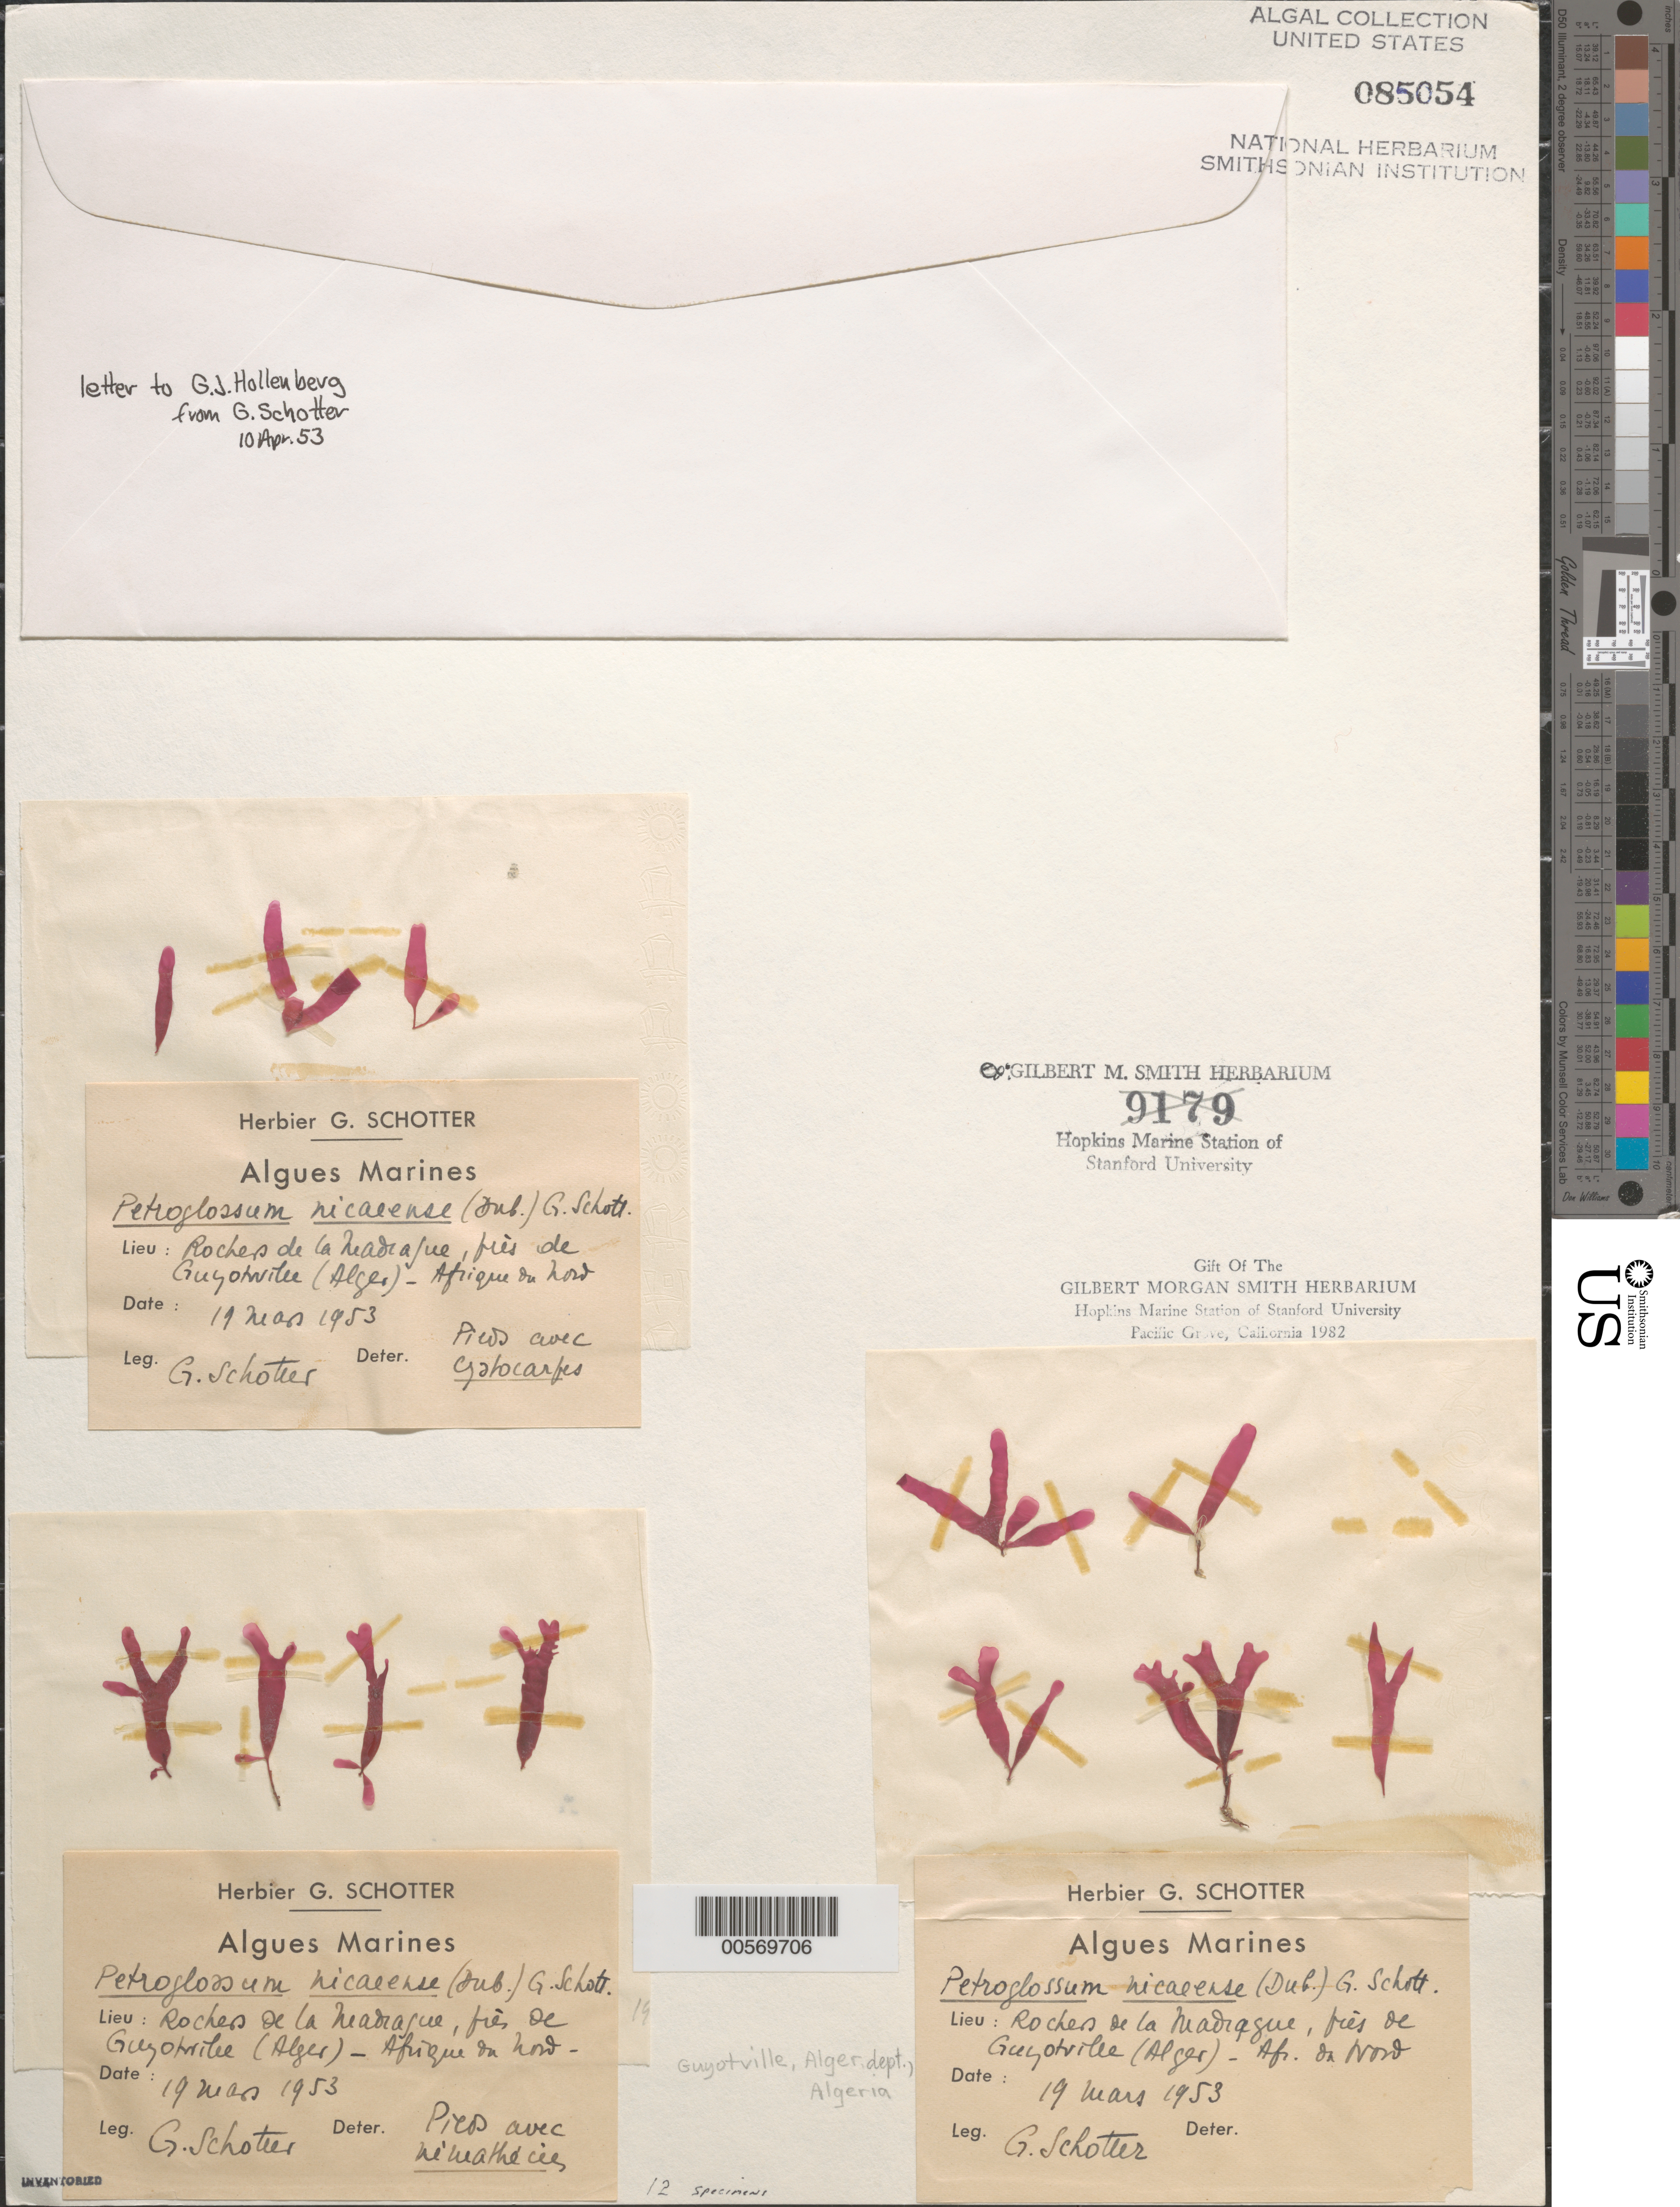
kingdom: Plantae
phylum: Rhodophyta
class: Florideophyceae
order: Gigartinales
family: Phyllophoraceae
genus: Petroglossum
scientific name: Petroglossum nicaeense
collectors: G. Schotter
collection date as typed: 19 Mar 1953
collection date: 1953-03-19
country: Algeria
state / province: Alger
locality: Madrague, near Guyotville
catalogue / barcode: US 85054